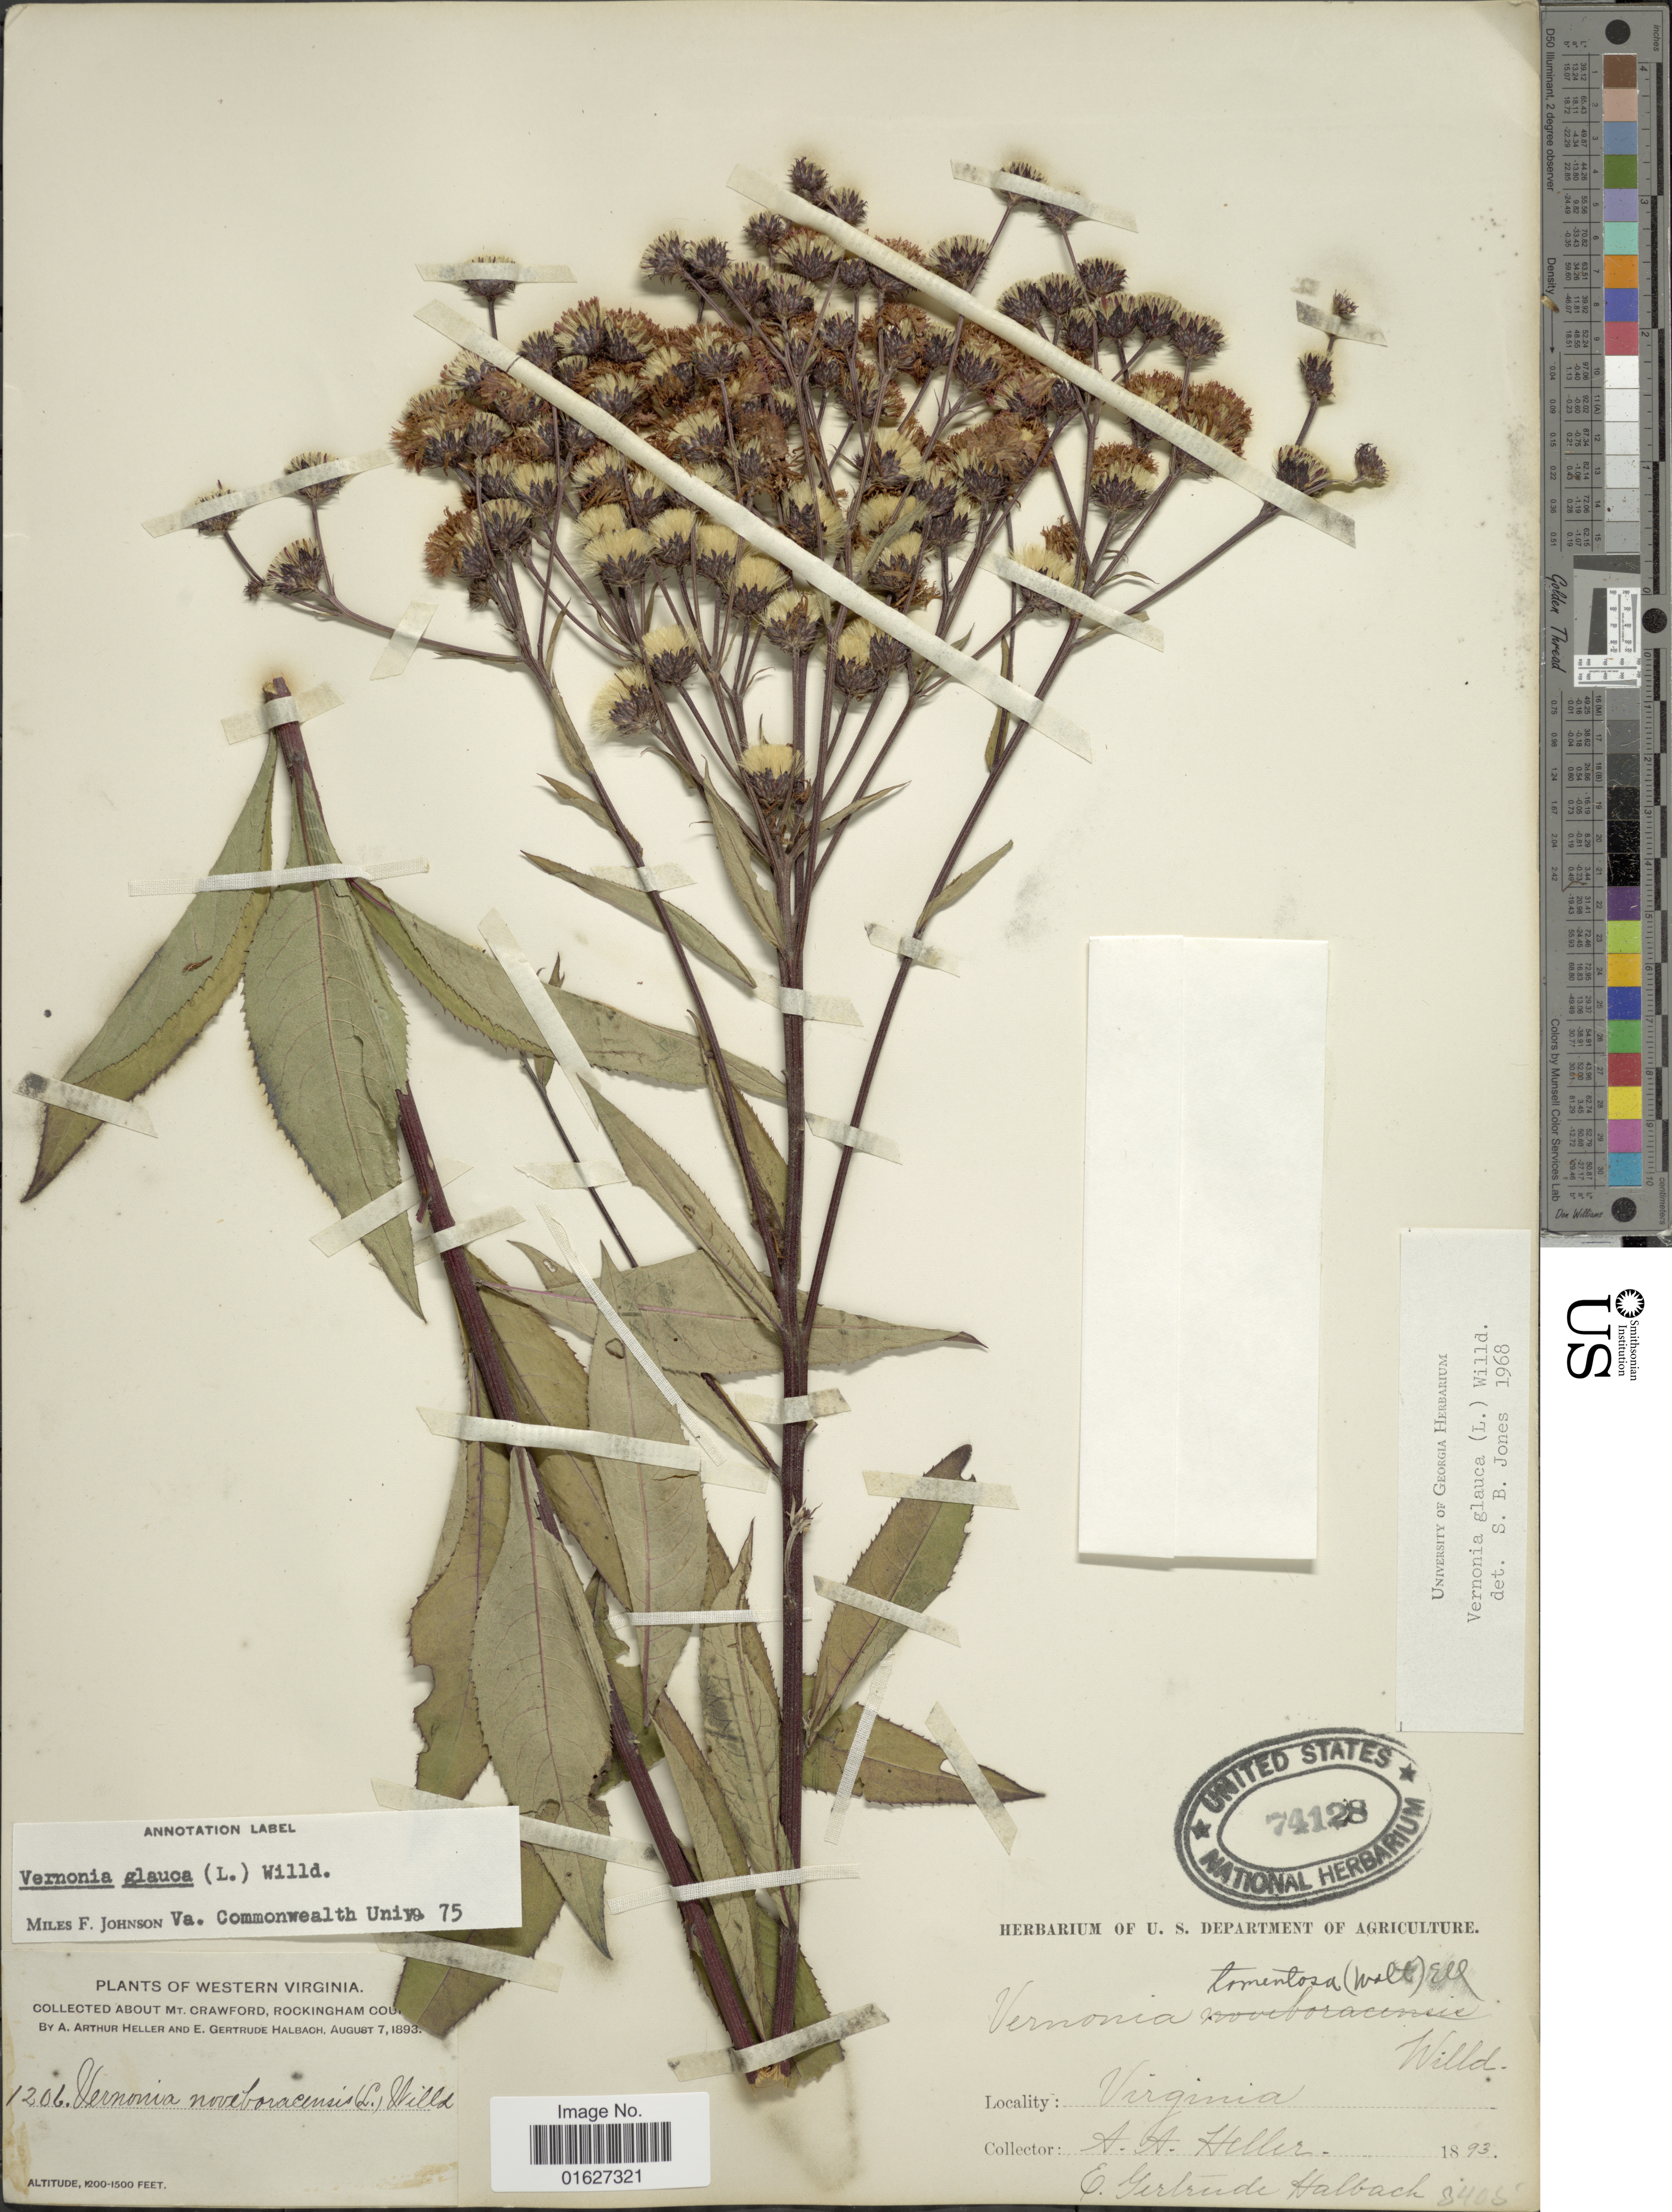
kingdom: Plantae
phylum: Tracheophyta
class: Magnoliopsida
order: Asterales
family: Asteraceae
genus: Vernonia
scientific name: Vernonia glauca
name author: (L.) Willd.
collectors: A. A. Heller & E. G. Halbach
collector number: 3405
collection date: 1893-08-07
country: United States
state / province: Virginia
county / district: Rockingham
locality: Western Virginia. Mt. Crawford, Rockinham County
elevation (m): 366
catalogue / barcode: US 74128